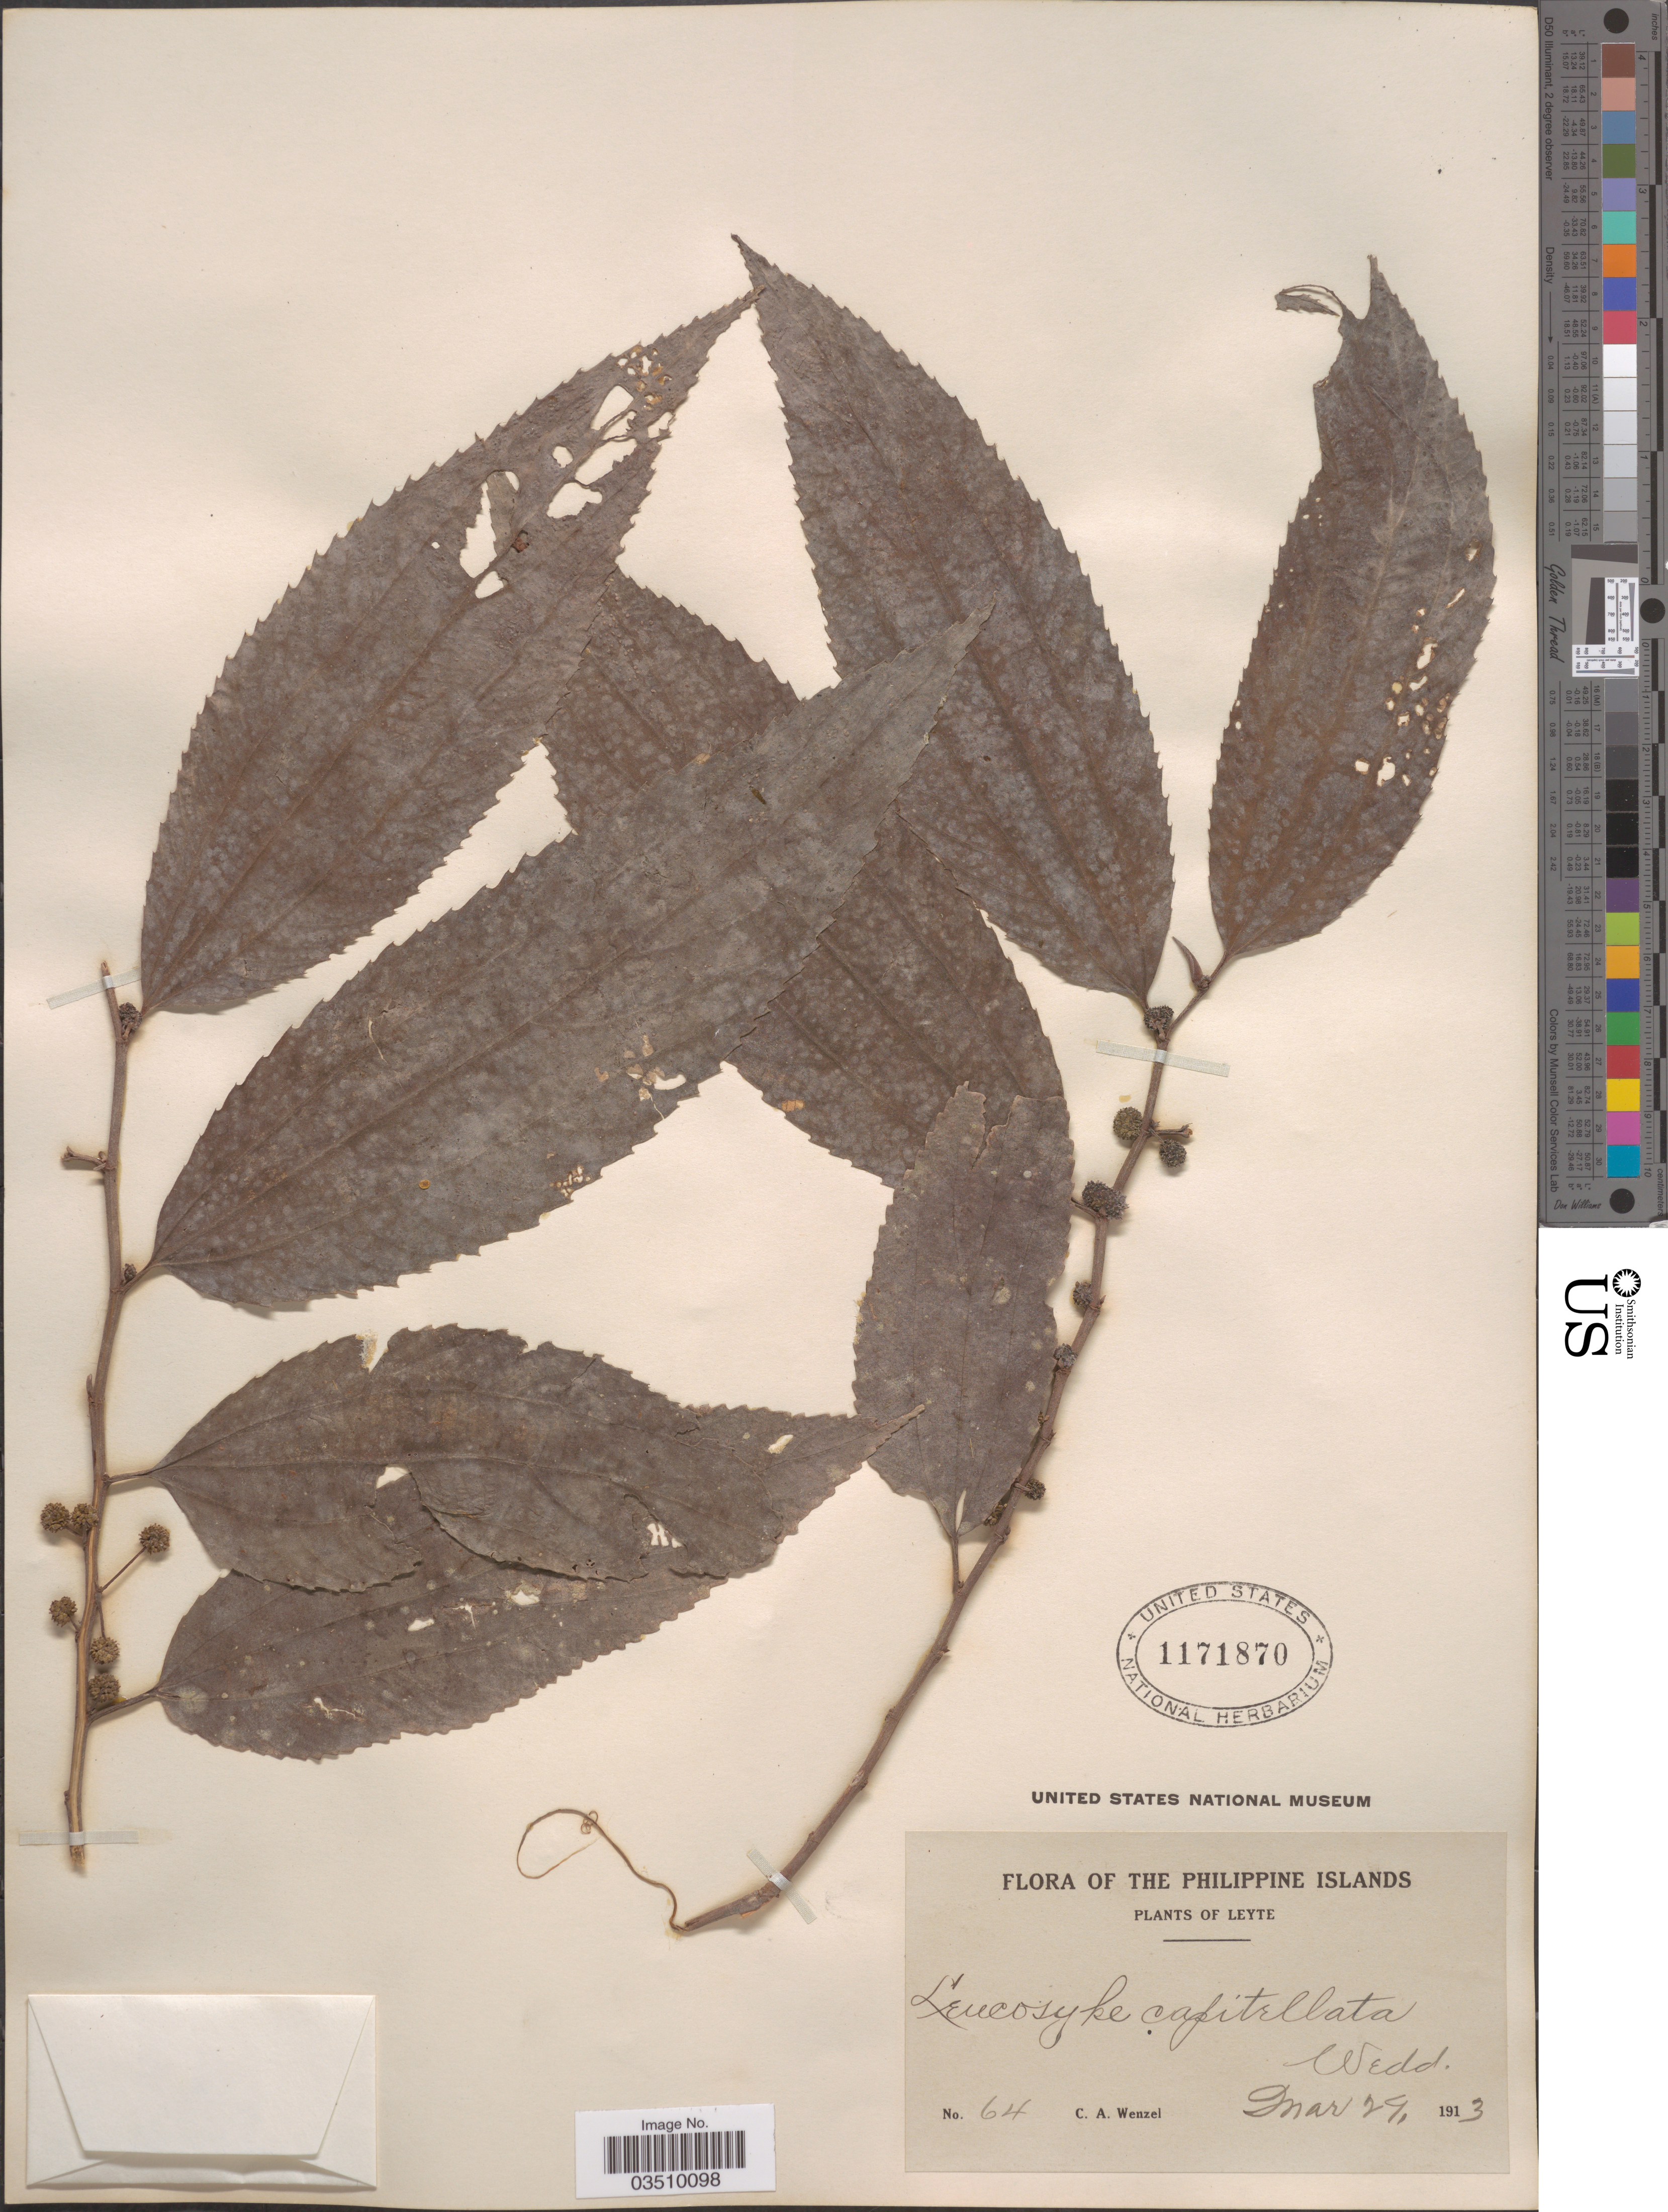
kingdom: Plantae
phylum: Tracheophyta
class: Magnoliopsida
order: Rosales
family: Urticaceae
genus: Leucosyke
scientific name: Leucosyke capitellata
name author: (Poir.) Wedd.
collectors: C. Wenzel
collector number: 64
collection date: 1913-03-29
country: Philippines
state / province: Eastern Visayas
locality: Leyte.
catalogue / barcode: US 1171870